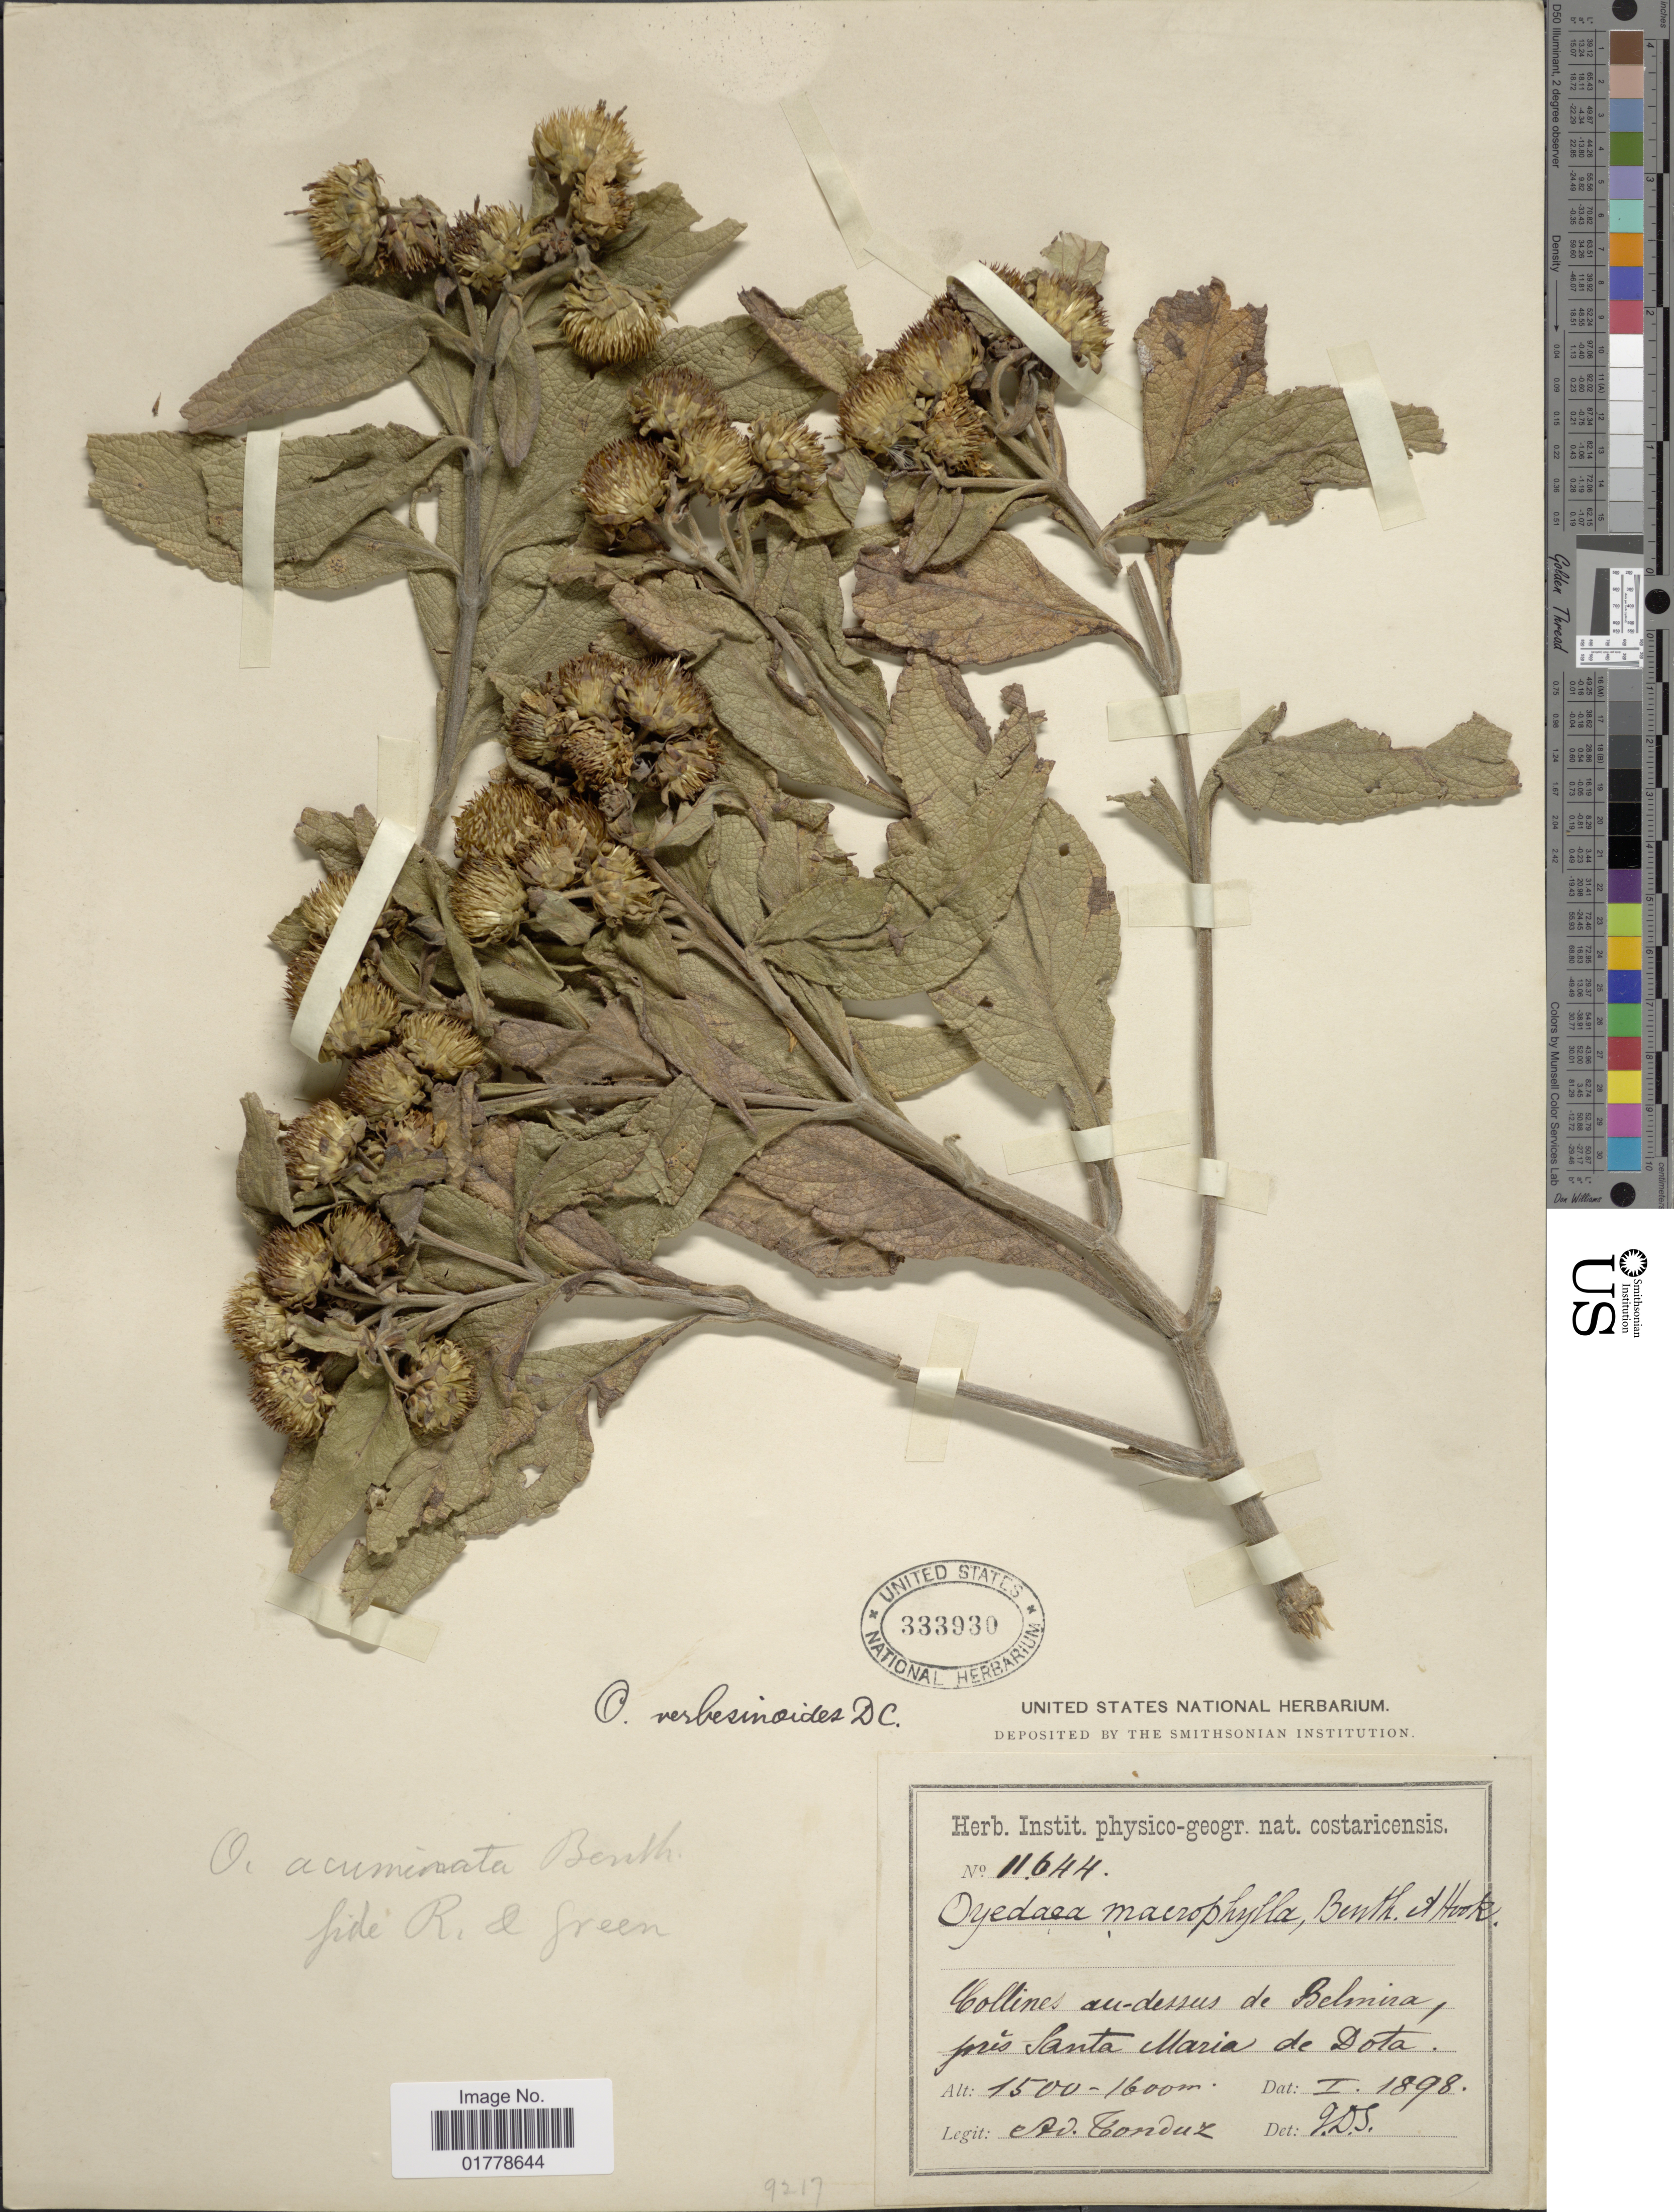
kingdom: Plantae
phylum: Tracheophyta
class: Magnoliopsida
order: Asterales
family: Asteraceae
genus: Oyedaea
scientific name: Oyedaea verbesinoides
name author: DC.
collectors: A. Tonduz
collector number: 11644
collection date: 1898-01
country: Costa Rica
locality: Collines au-dessus de Belmira, près Santa Maria de Dota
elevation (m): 1500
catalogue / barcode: US 333930